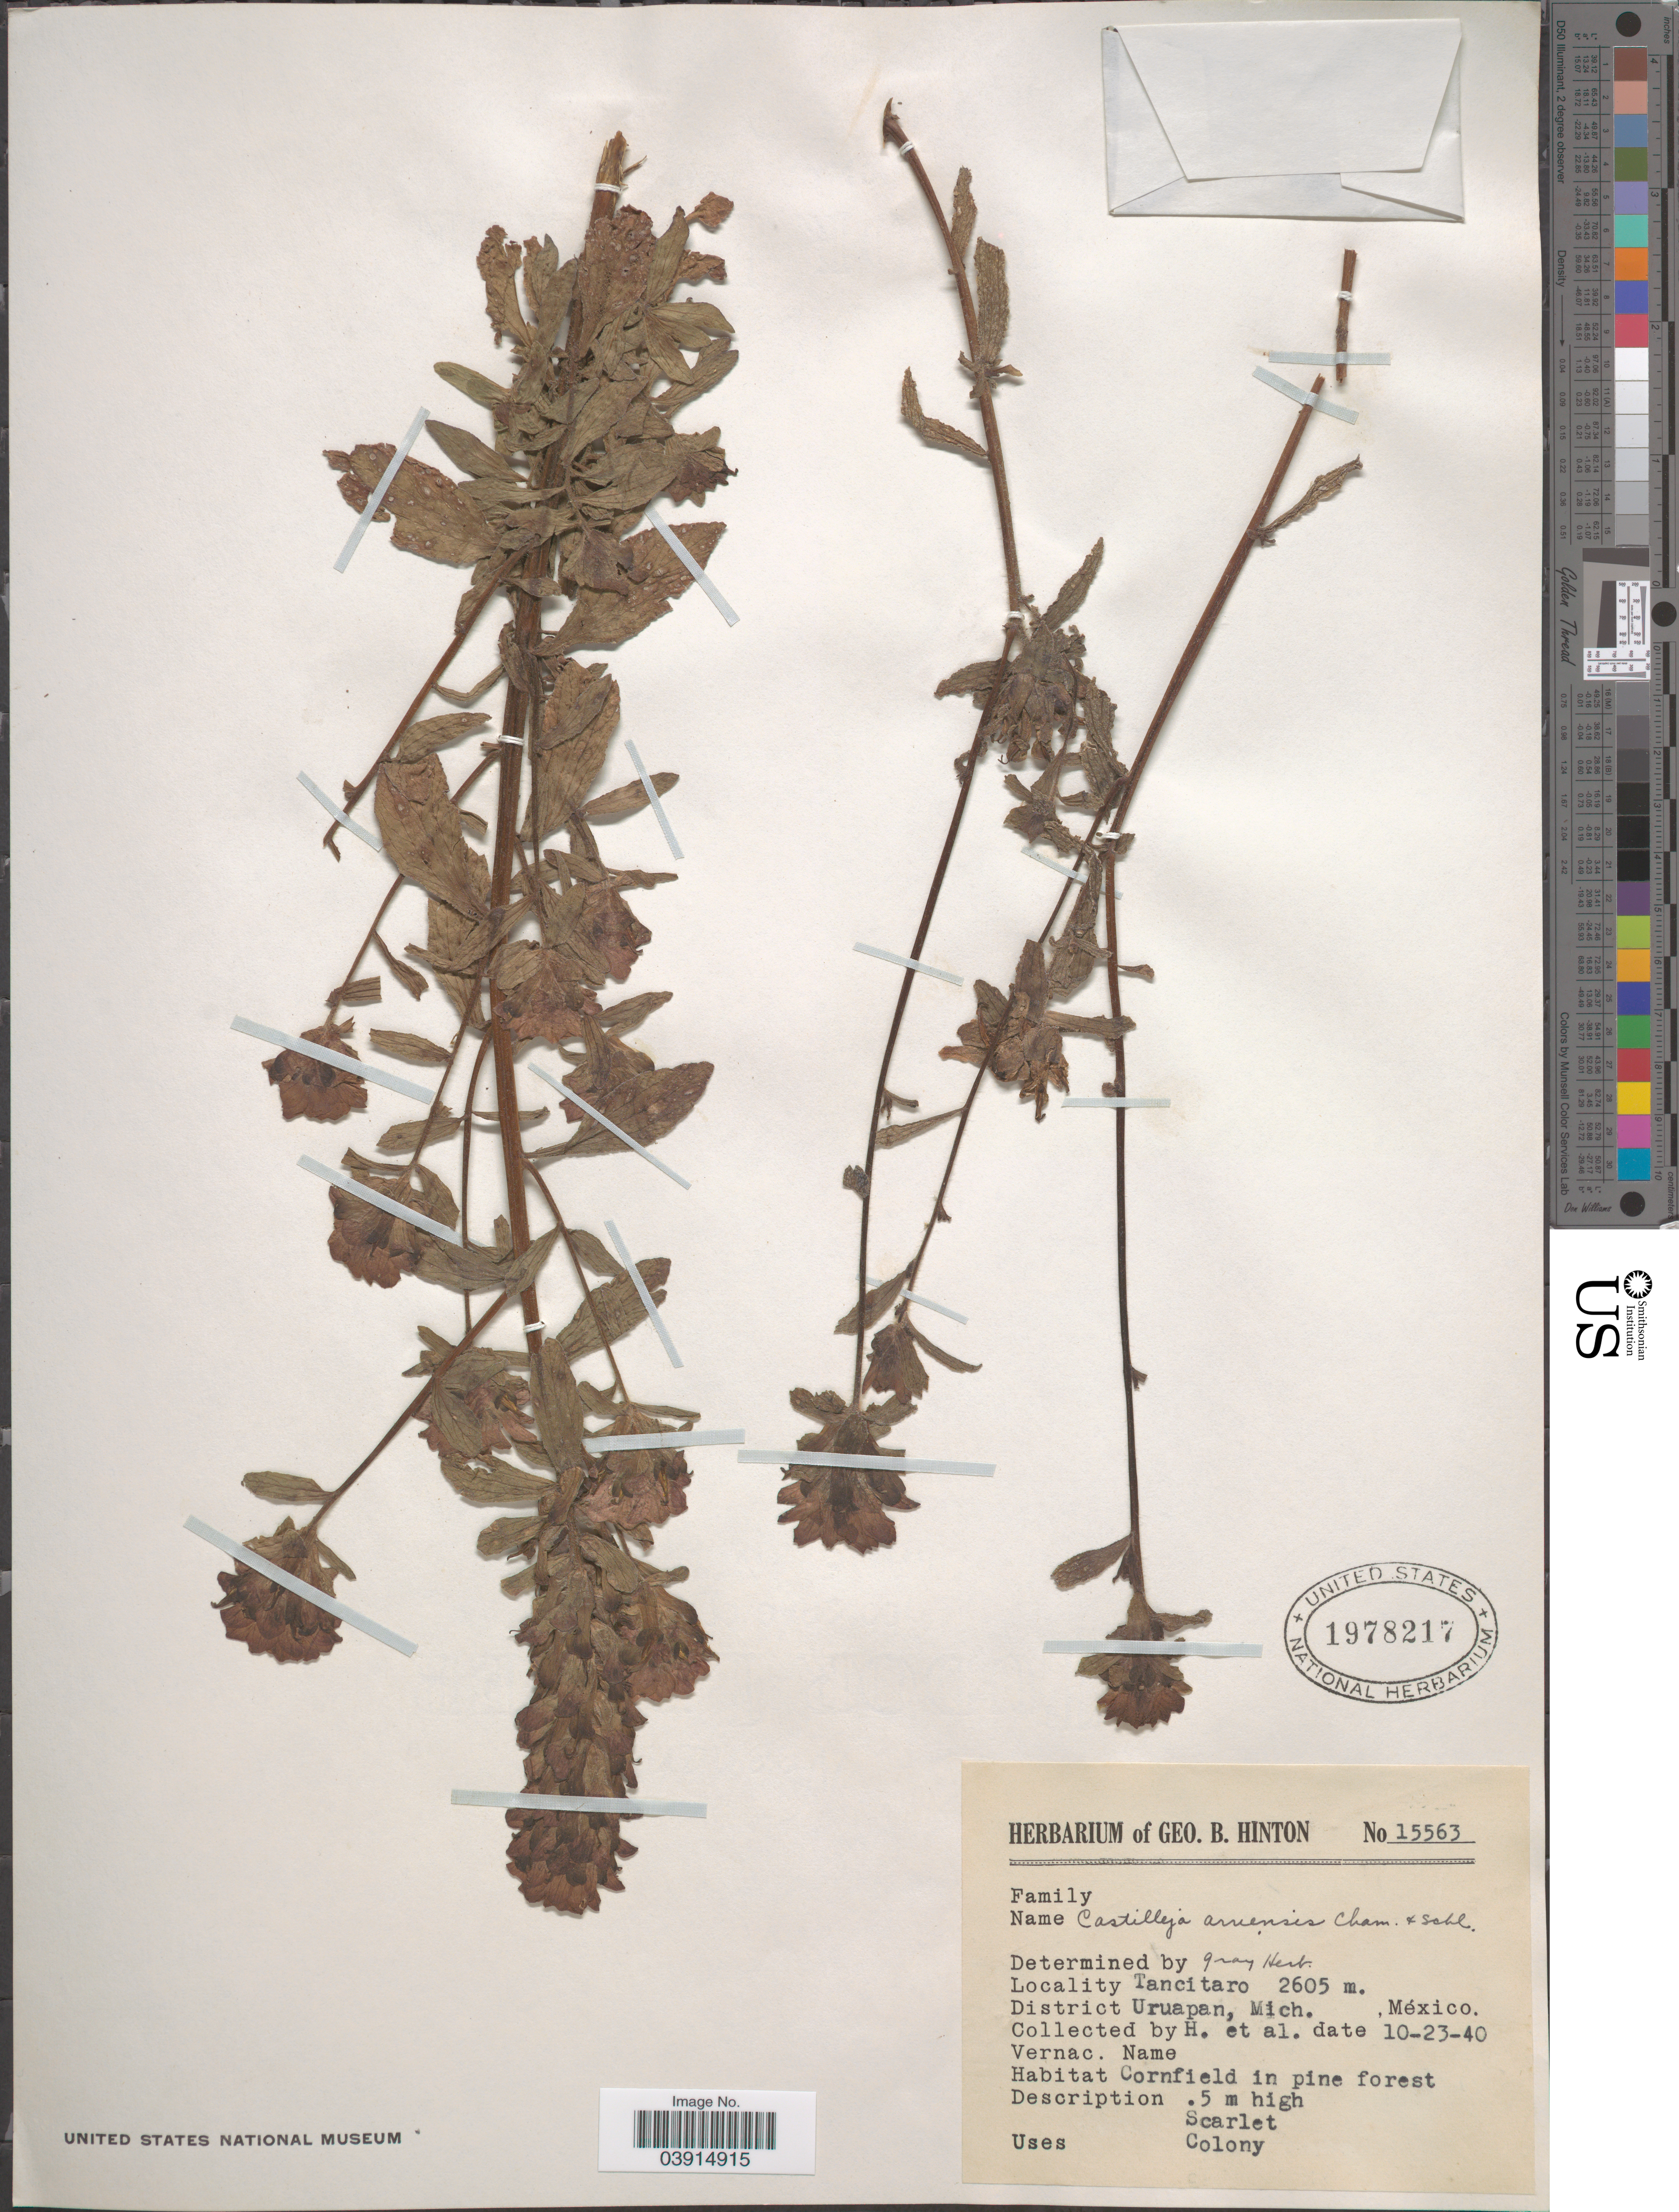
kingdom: Plantae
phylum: Tracheophyta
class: Magnoliopsida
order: Lamiales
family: Orobanchaceae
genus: Castilleja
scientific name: Castilleja arvensis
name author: Schltdl. & Cham.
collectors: G. B. Hinton & et al.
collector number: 15563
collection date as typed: Transcribed d/m/y: 23/10/40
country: Mexico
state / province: Michoacán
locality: Tancitaro. District Uruapan.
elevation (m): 2605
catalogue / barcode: US 1978217